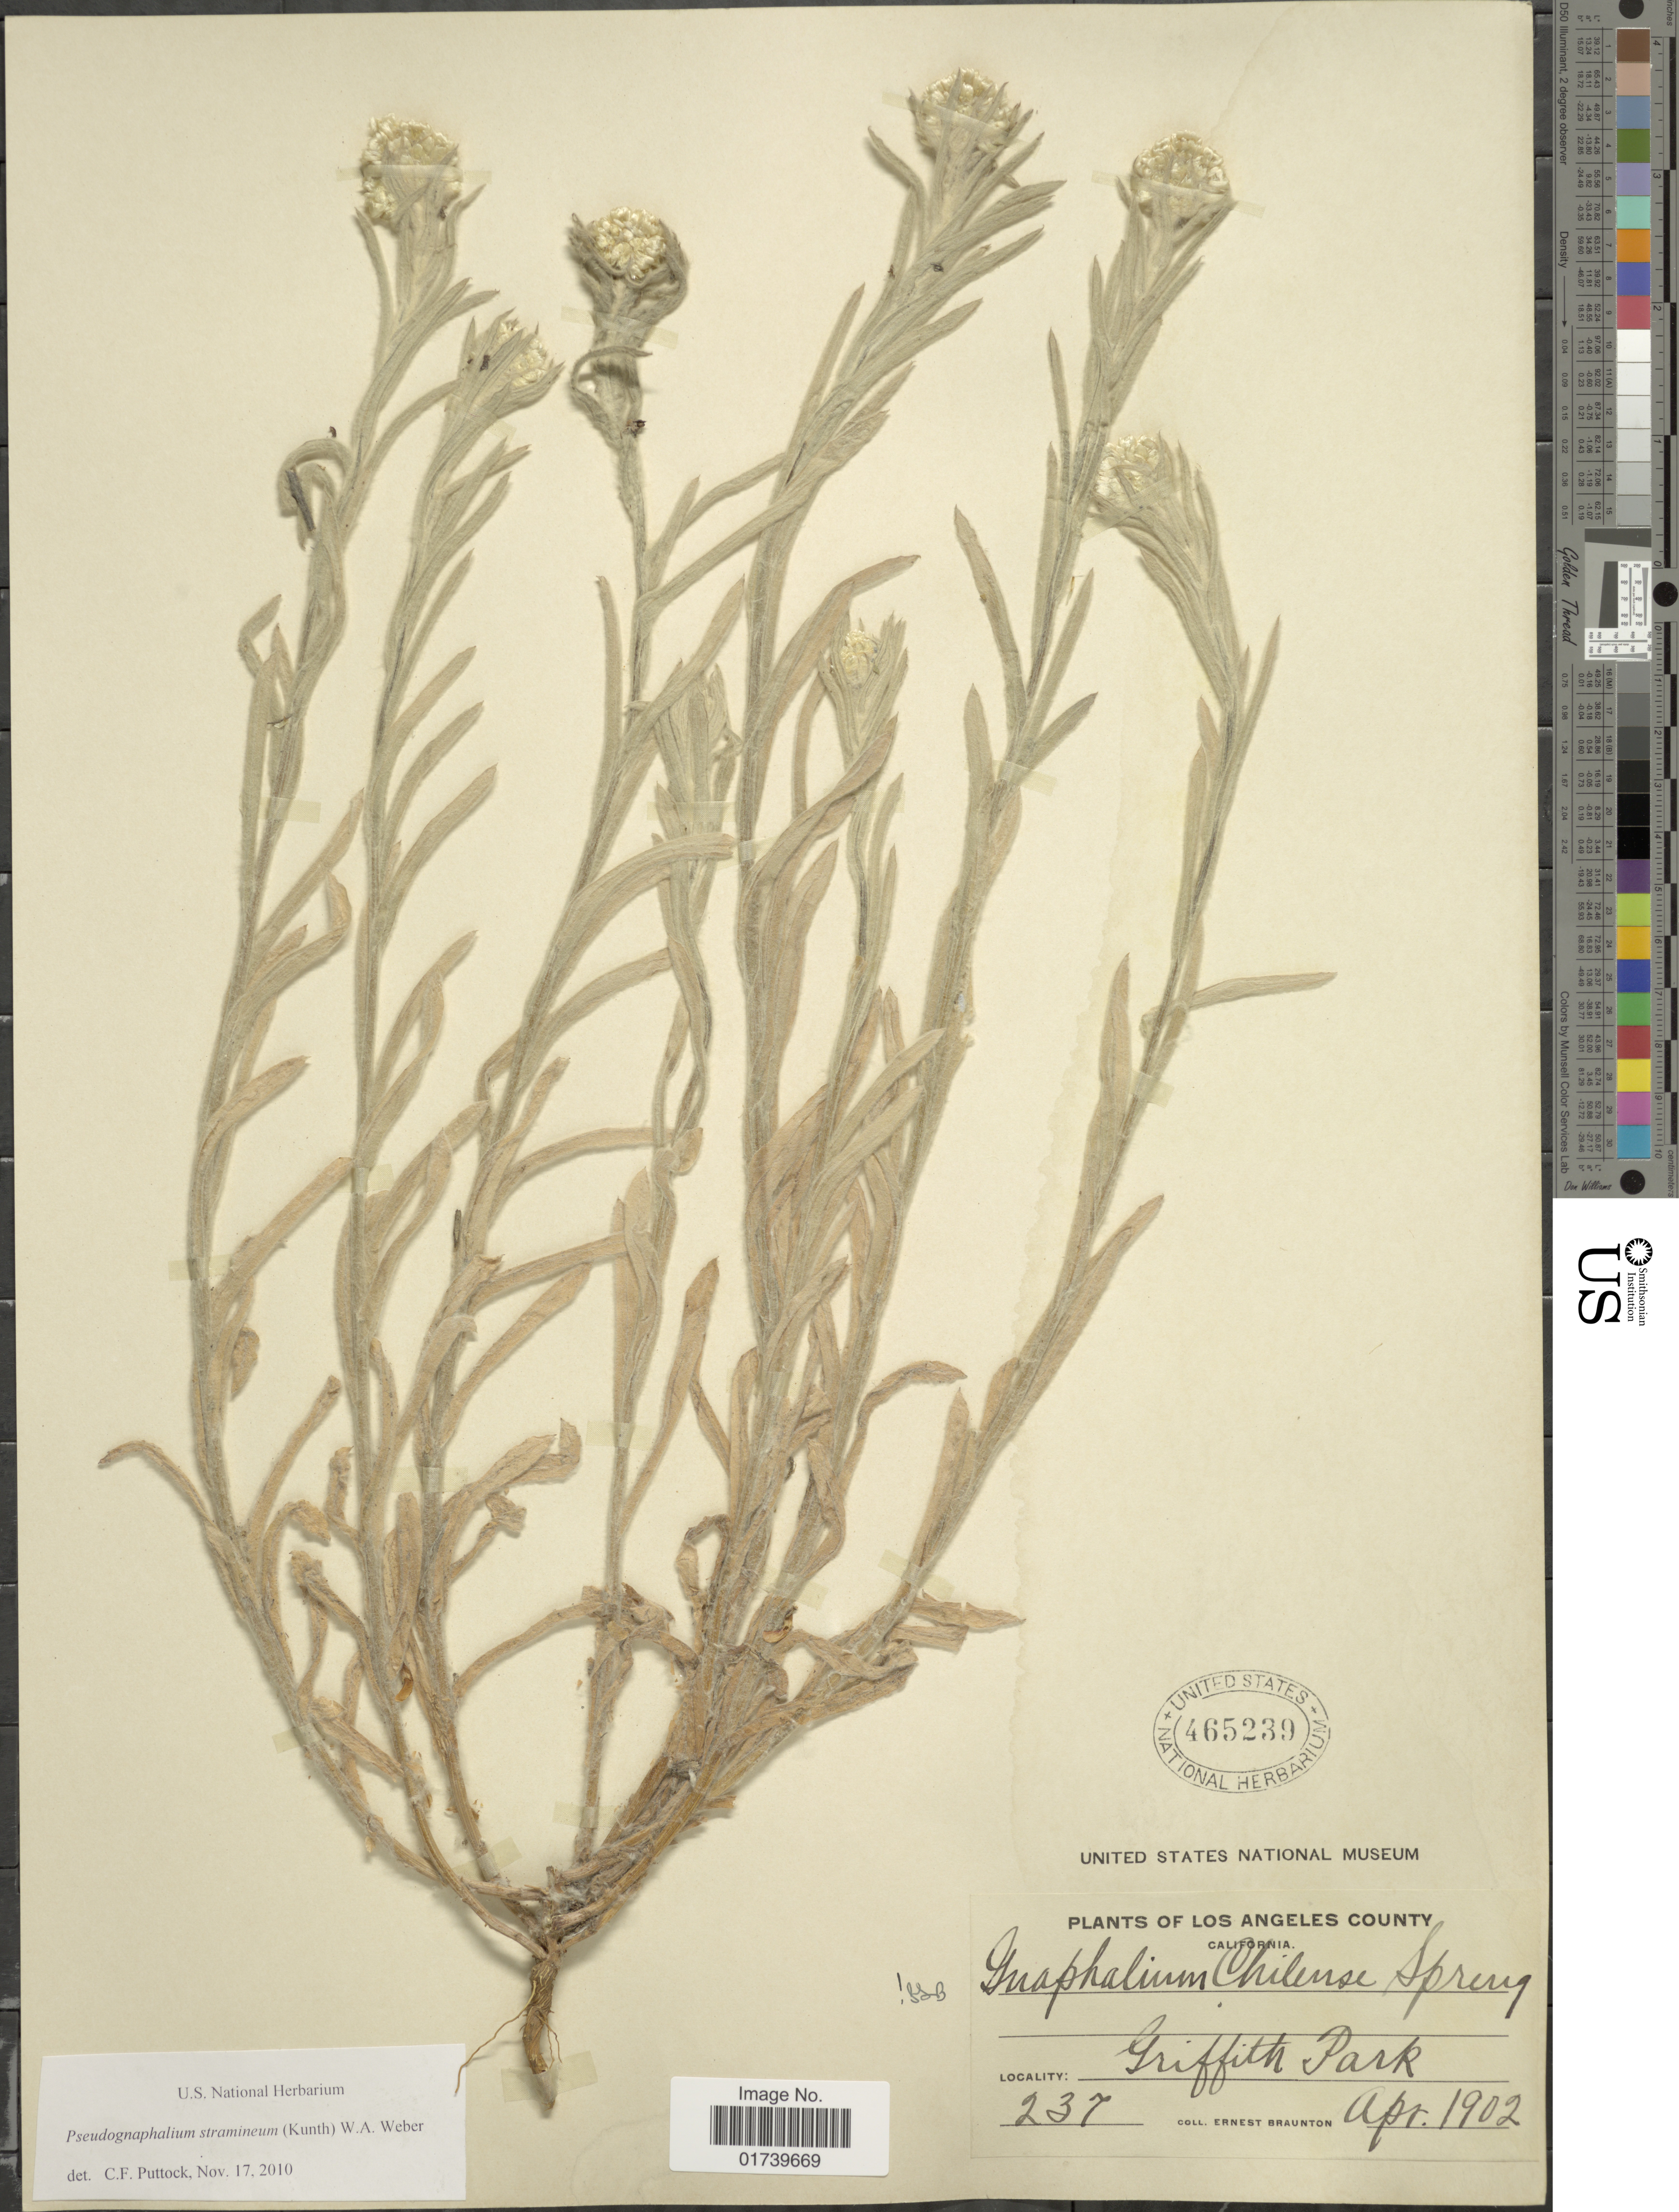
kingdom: Plantae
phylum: Tracheophyta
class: Magnoliopsida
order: Asterales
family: Asteraceae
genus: Pseudognaphalium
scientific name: Pseudognaphalium stramineum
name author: (Kunth) Anderb.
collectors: E. Braunton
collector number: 237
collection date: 1902-04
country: United States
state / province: California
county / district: Los Angeles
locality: Los Angeles County, Griffith Park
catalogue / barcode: US 465239